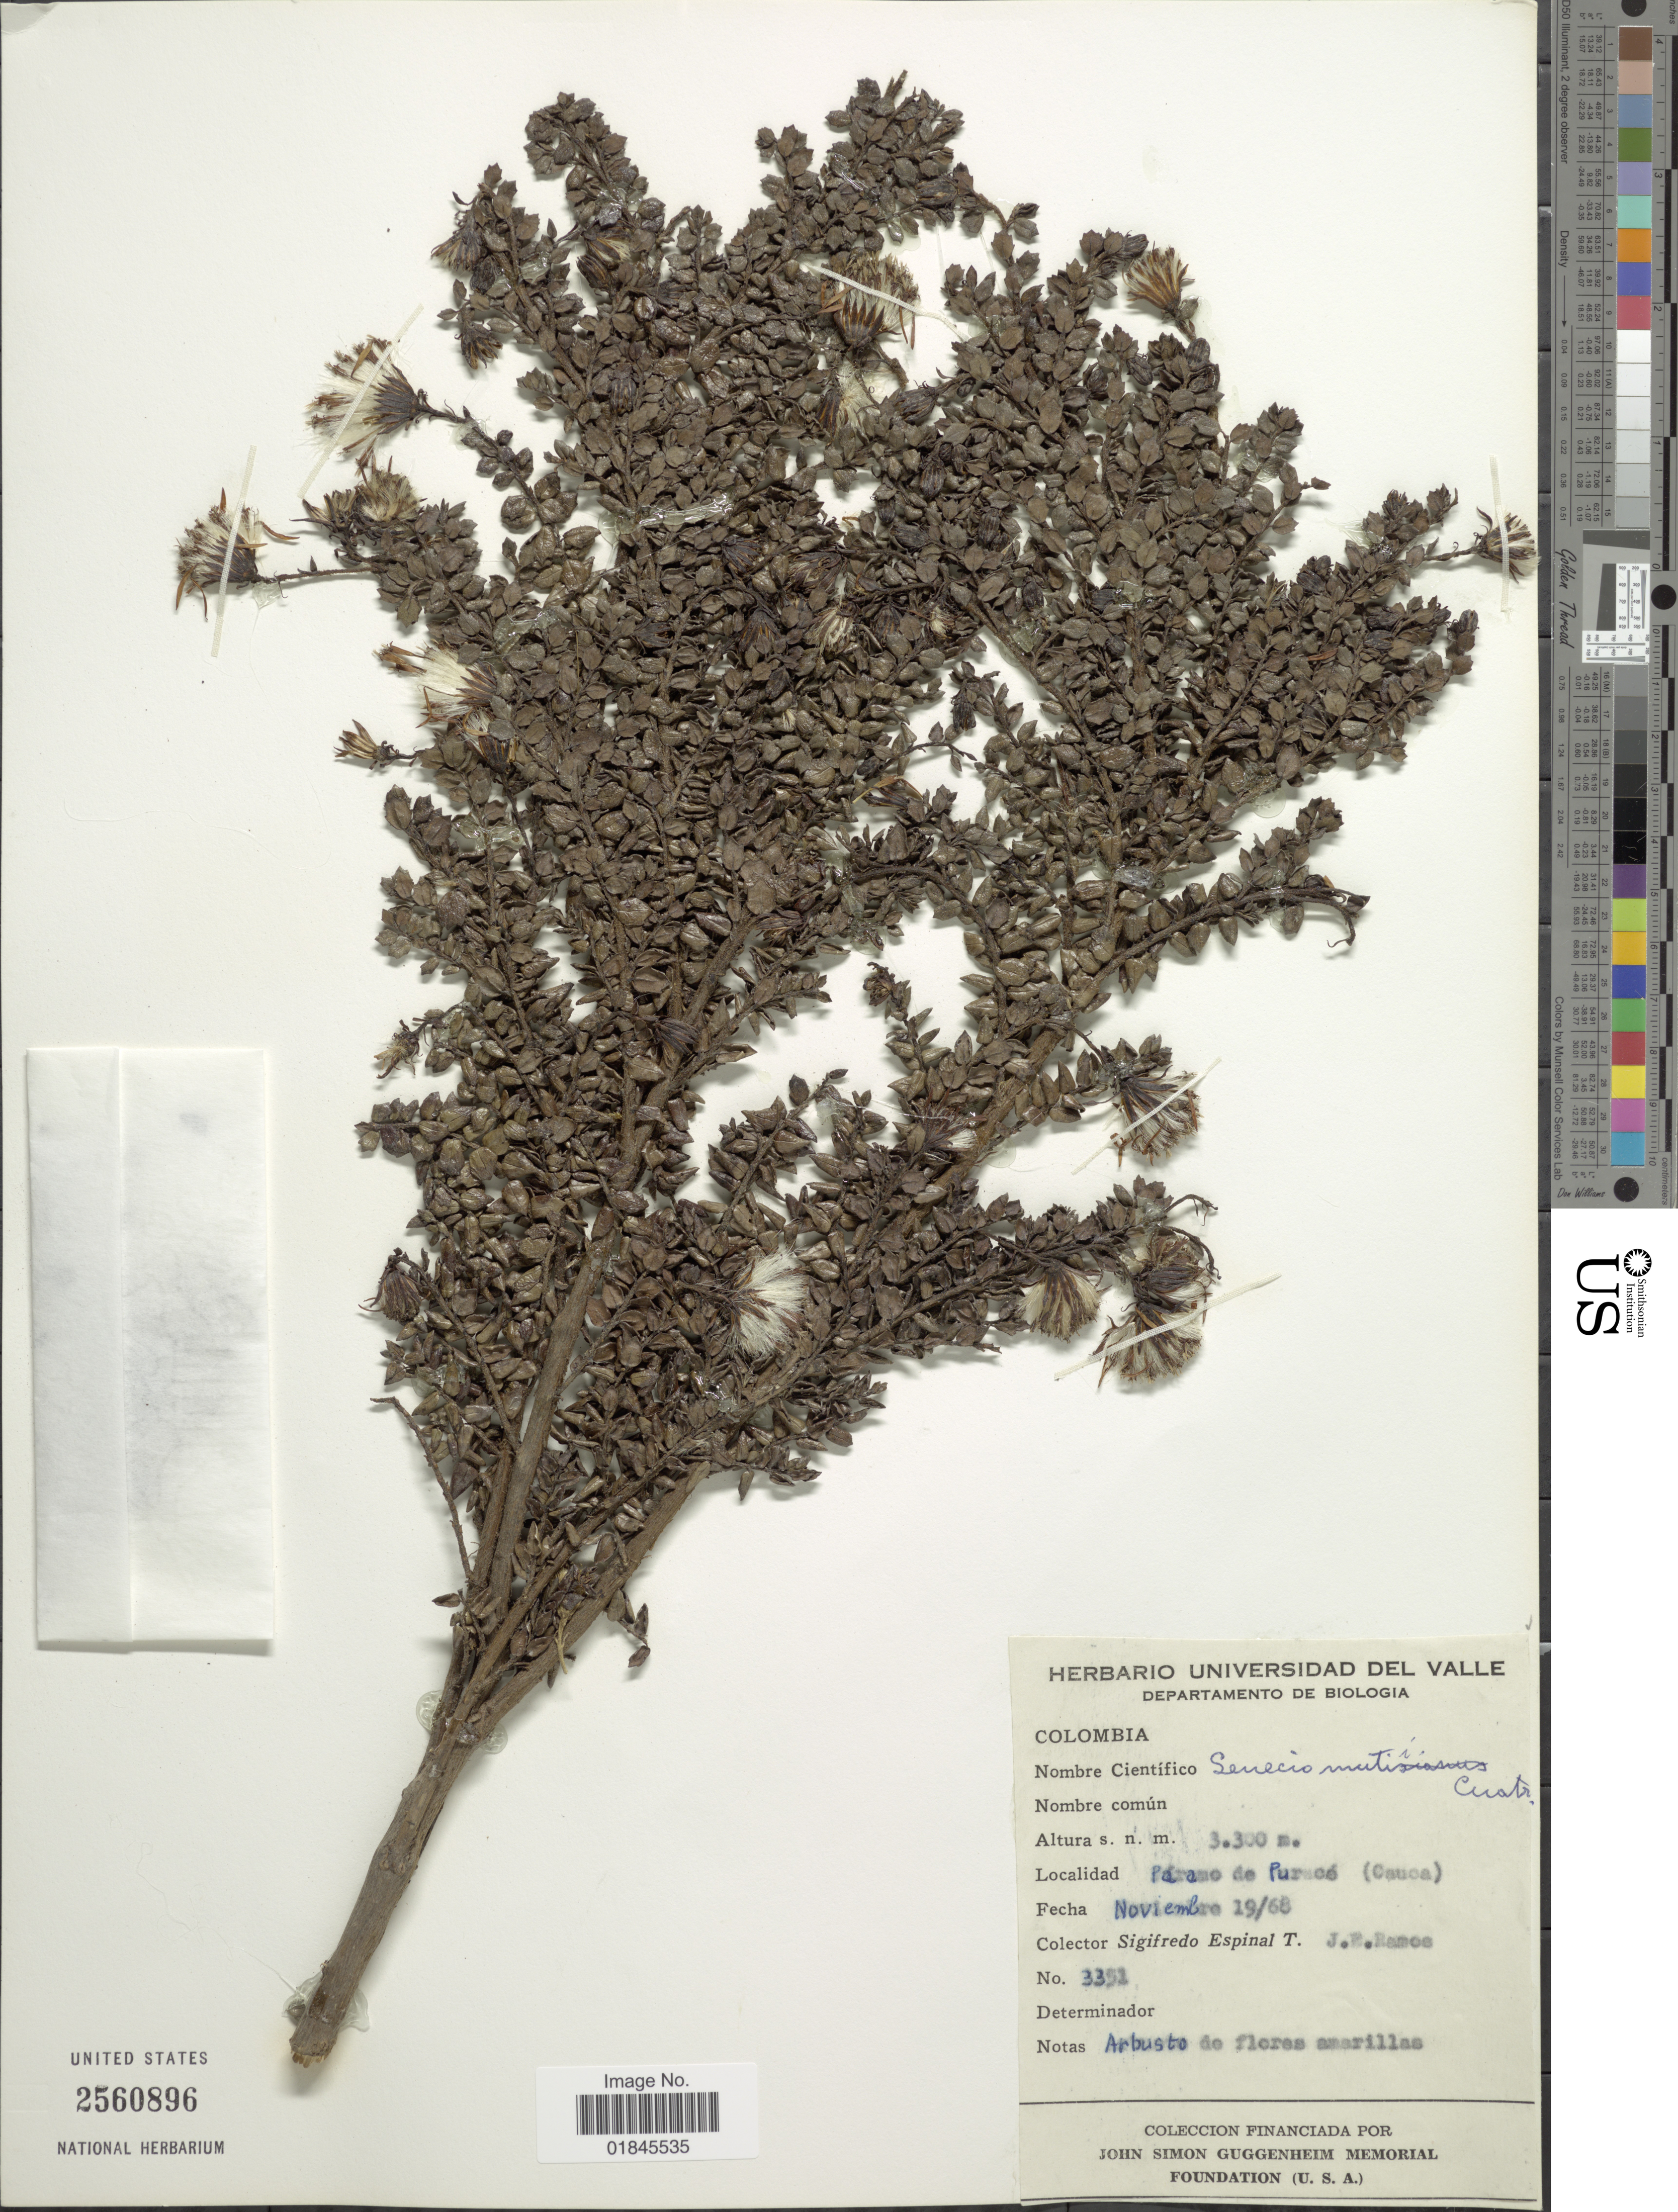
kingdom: Plantae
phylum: Tracheophyta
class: Magnoliopsida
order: Asterales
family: Asteraceae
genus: Pentacalia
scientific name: Pentacalia mutisii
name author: (Cuatrec.) Cuatrec.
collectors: S. T. Espinal & J. E. Ramos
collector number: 3351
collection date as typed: Transcribed d/m/y: 19/11/68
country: Colombia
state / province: Cauca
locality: Páramo de Puracé (Cauca).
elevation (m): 3300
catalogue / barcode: US 2560896